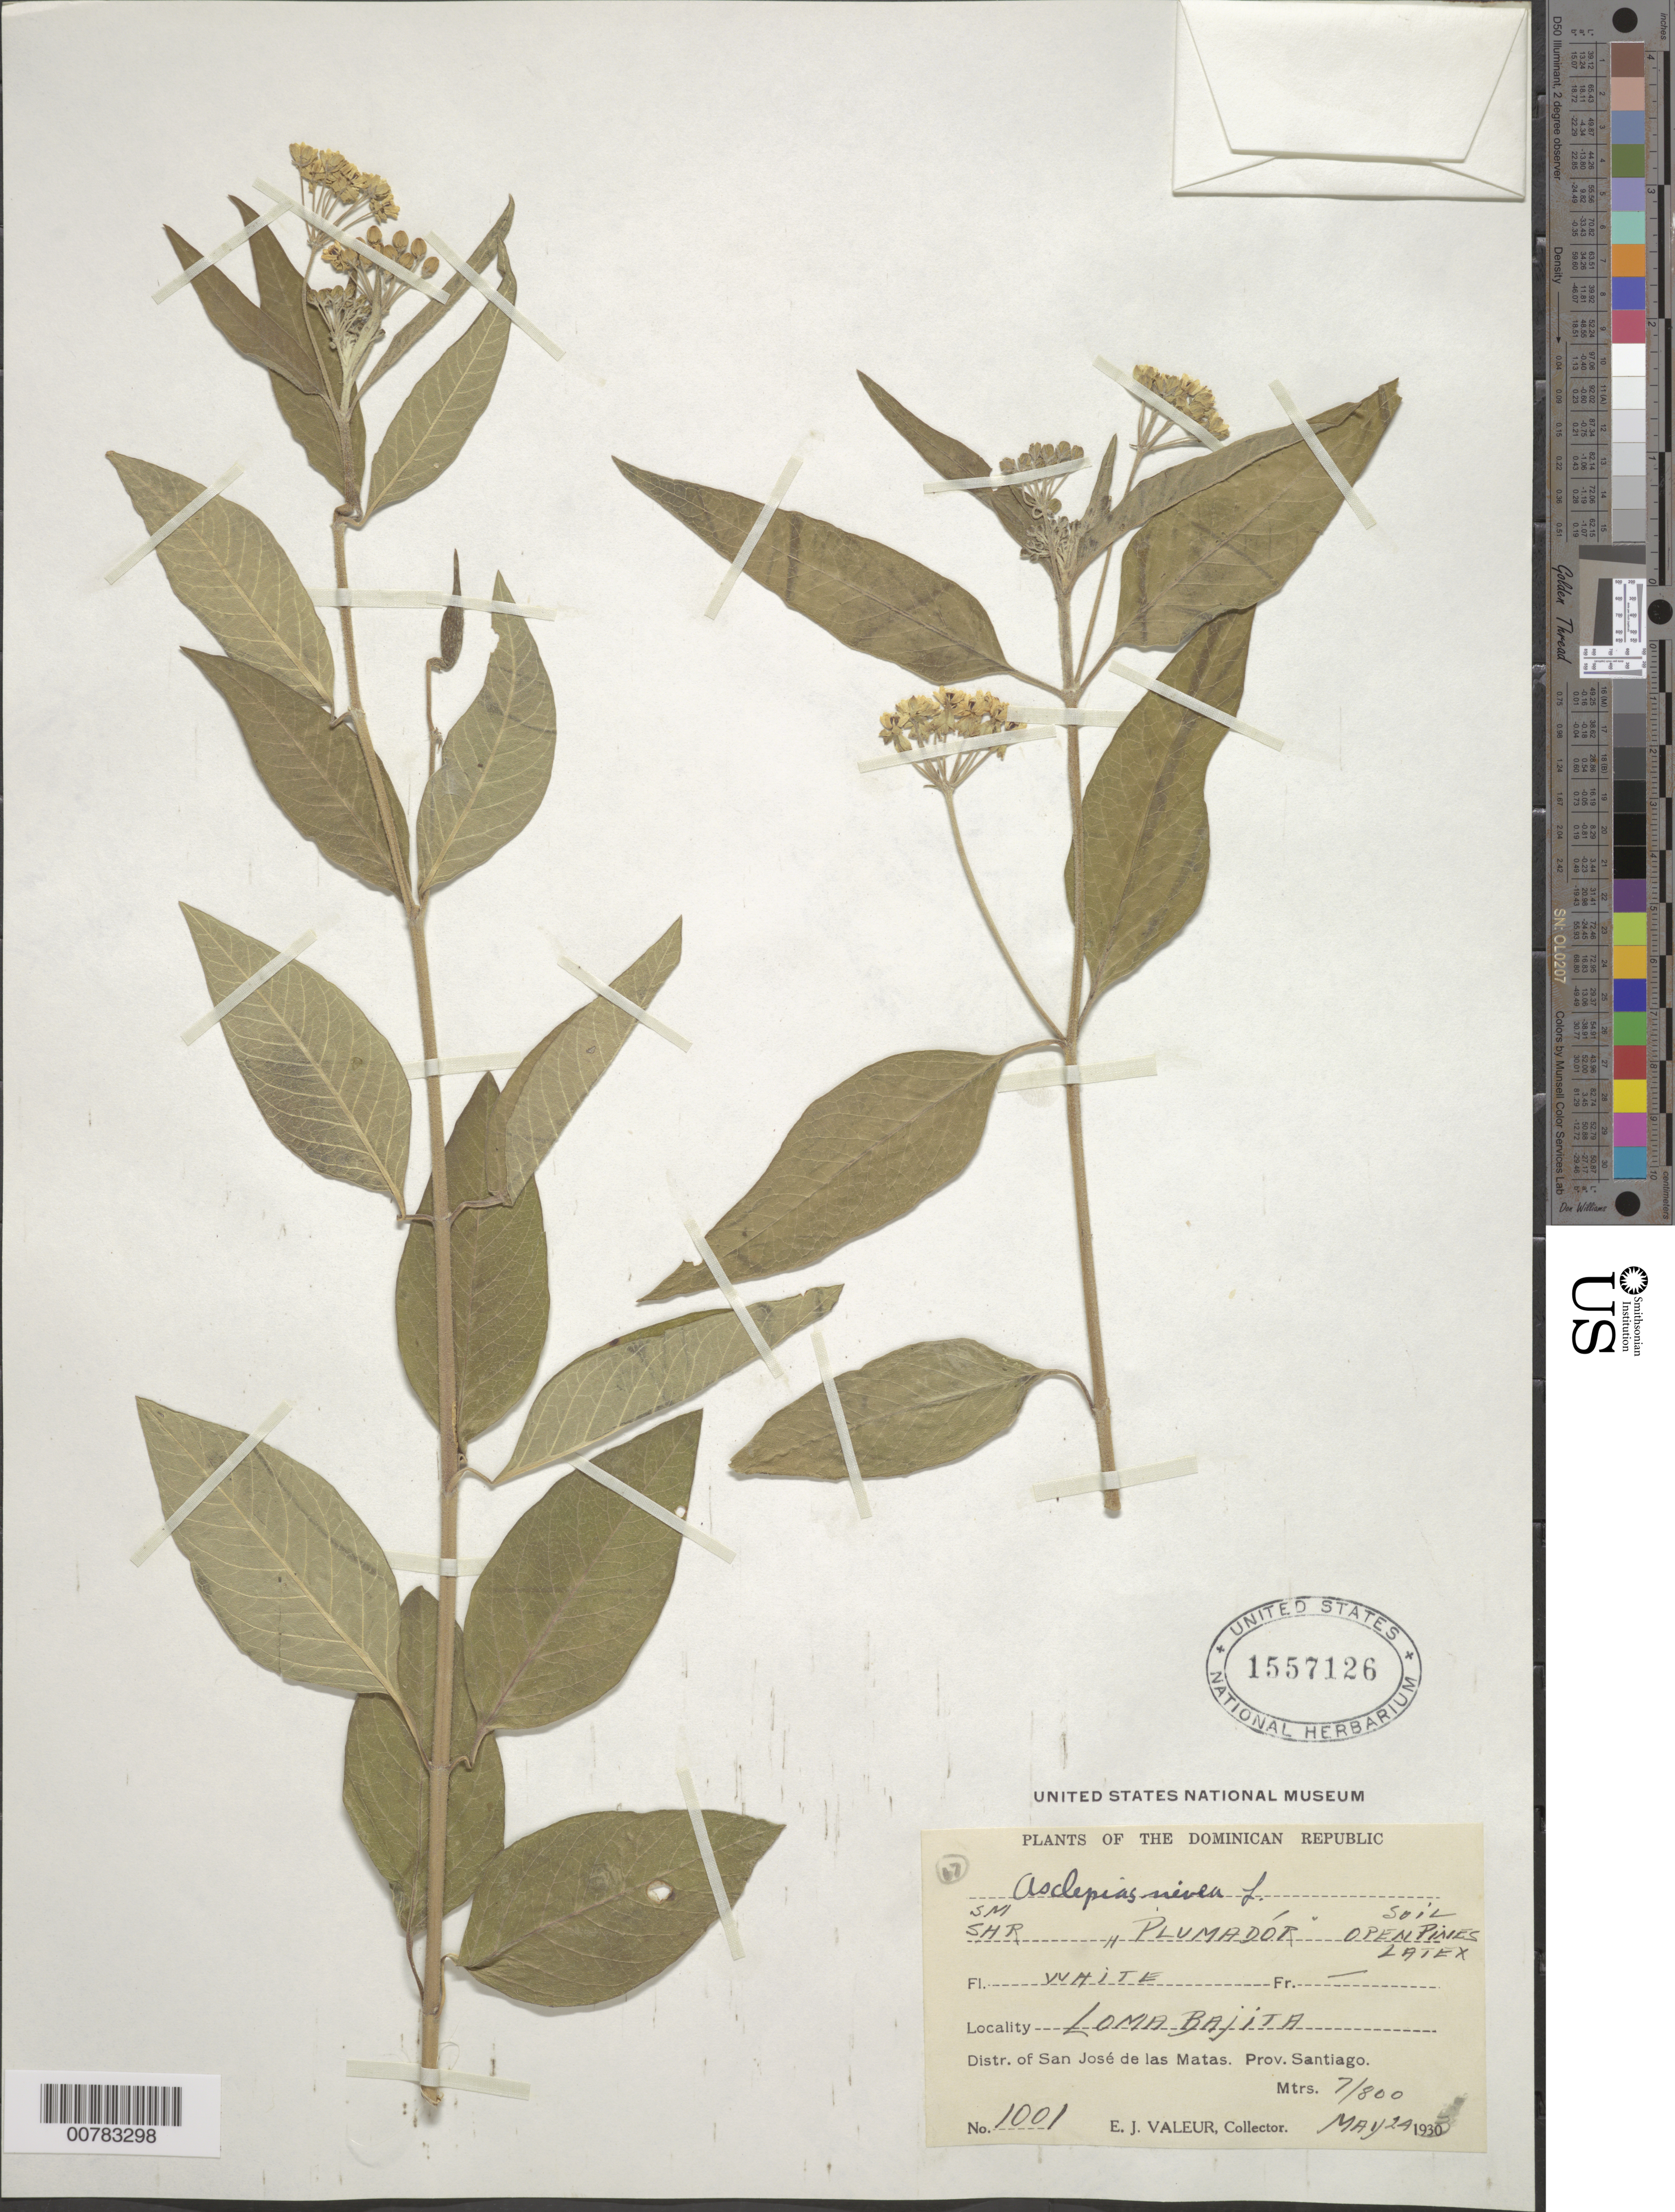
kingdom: Plantae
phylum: Tracheophyta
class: Magnoliopsida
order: Gentianales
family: Apocynaceae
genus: Asclepias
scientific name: Asclepias nivea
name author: L.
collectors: E. Valeur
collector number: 1001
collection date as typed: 24 Mar 1933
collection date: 1933-03-24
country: Dominican Republic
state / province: Santiago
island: Hispaniola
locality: San José de las Matas, Loma Bajita.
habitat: Open Pines.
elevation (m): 700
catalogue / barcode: US 1557126